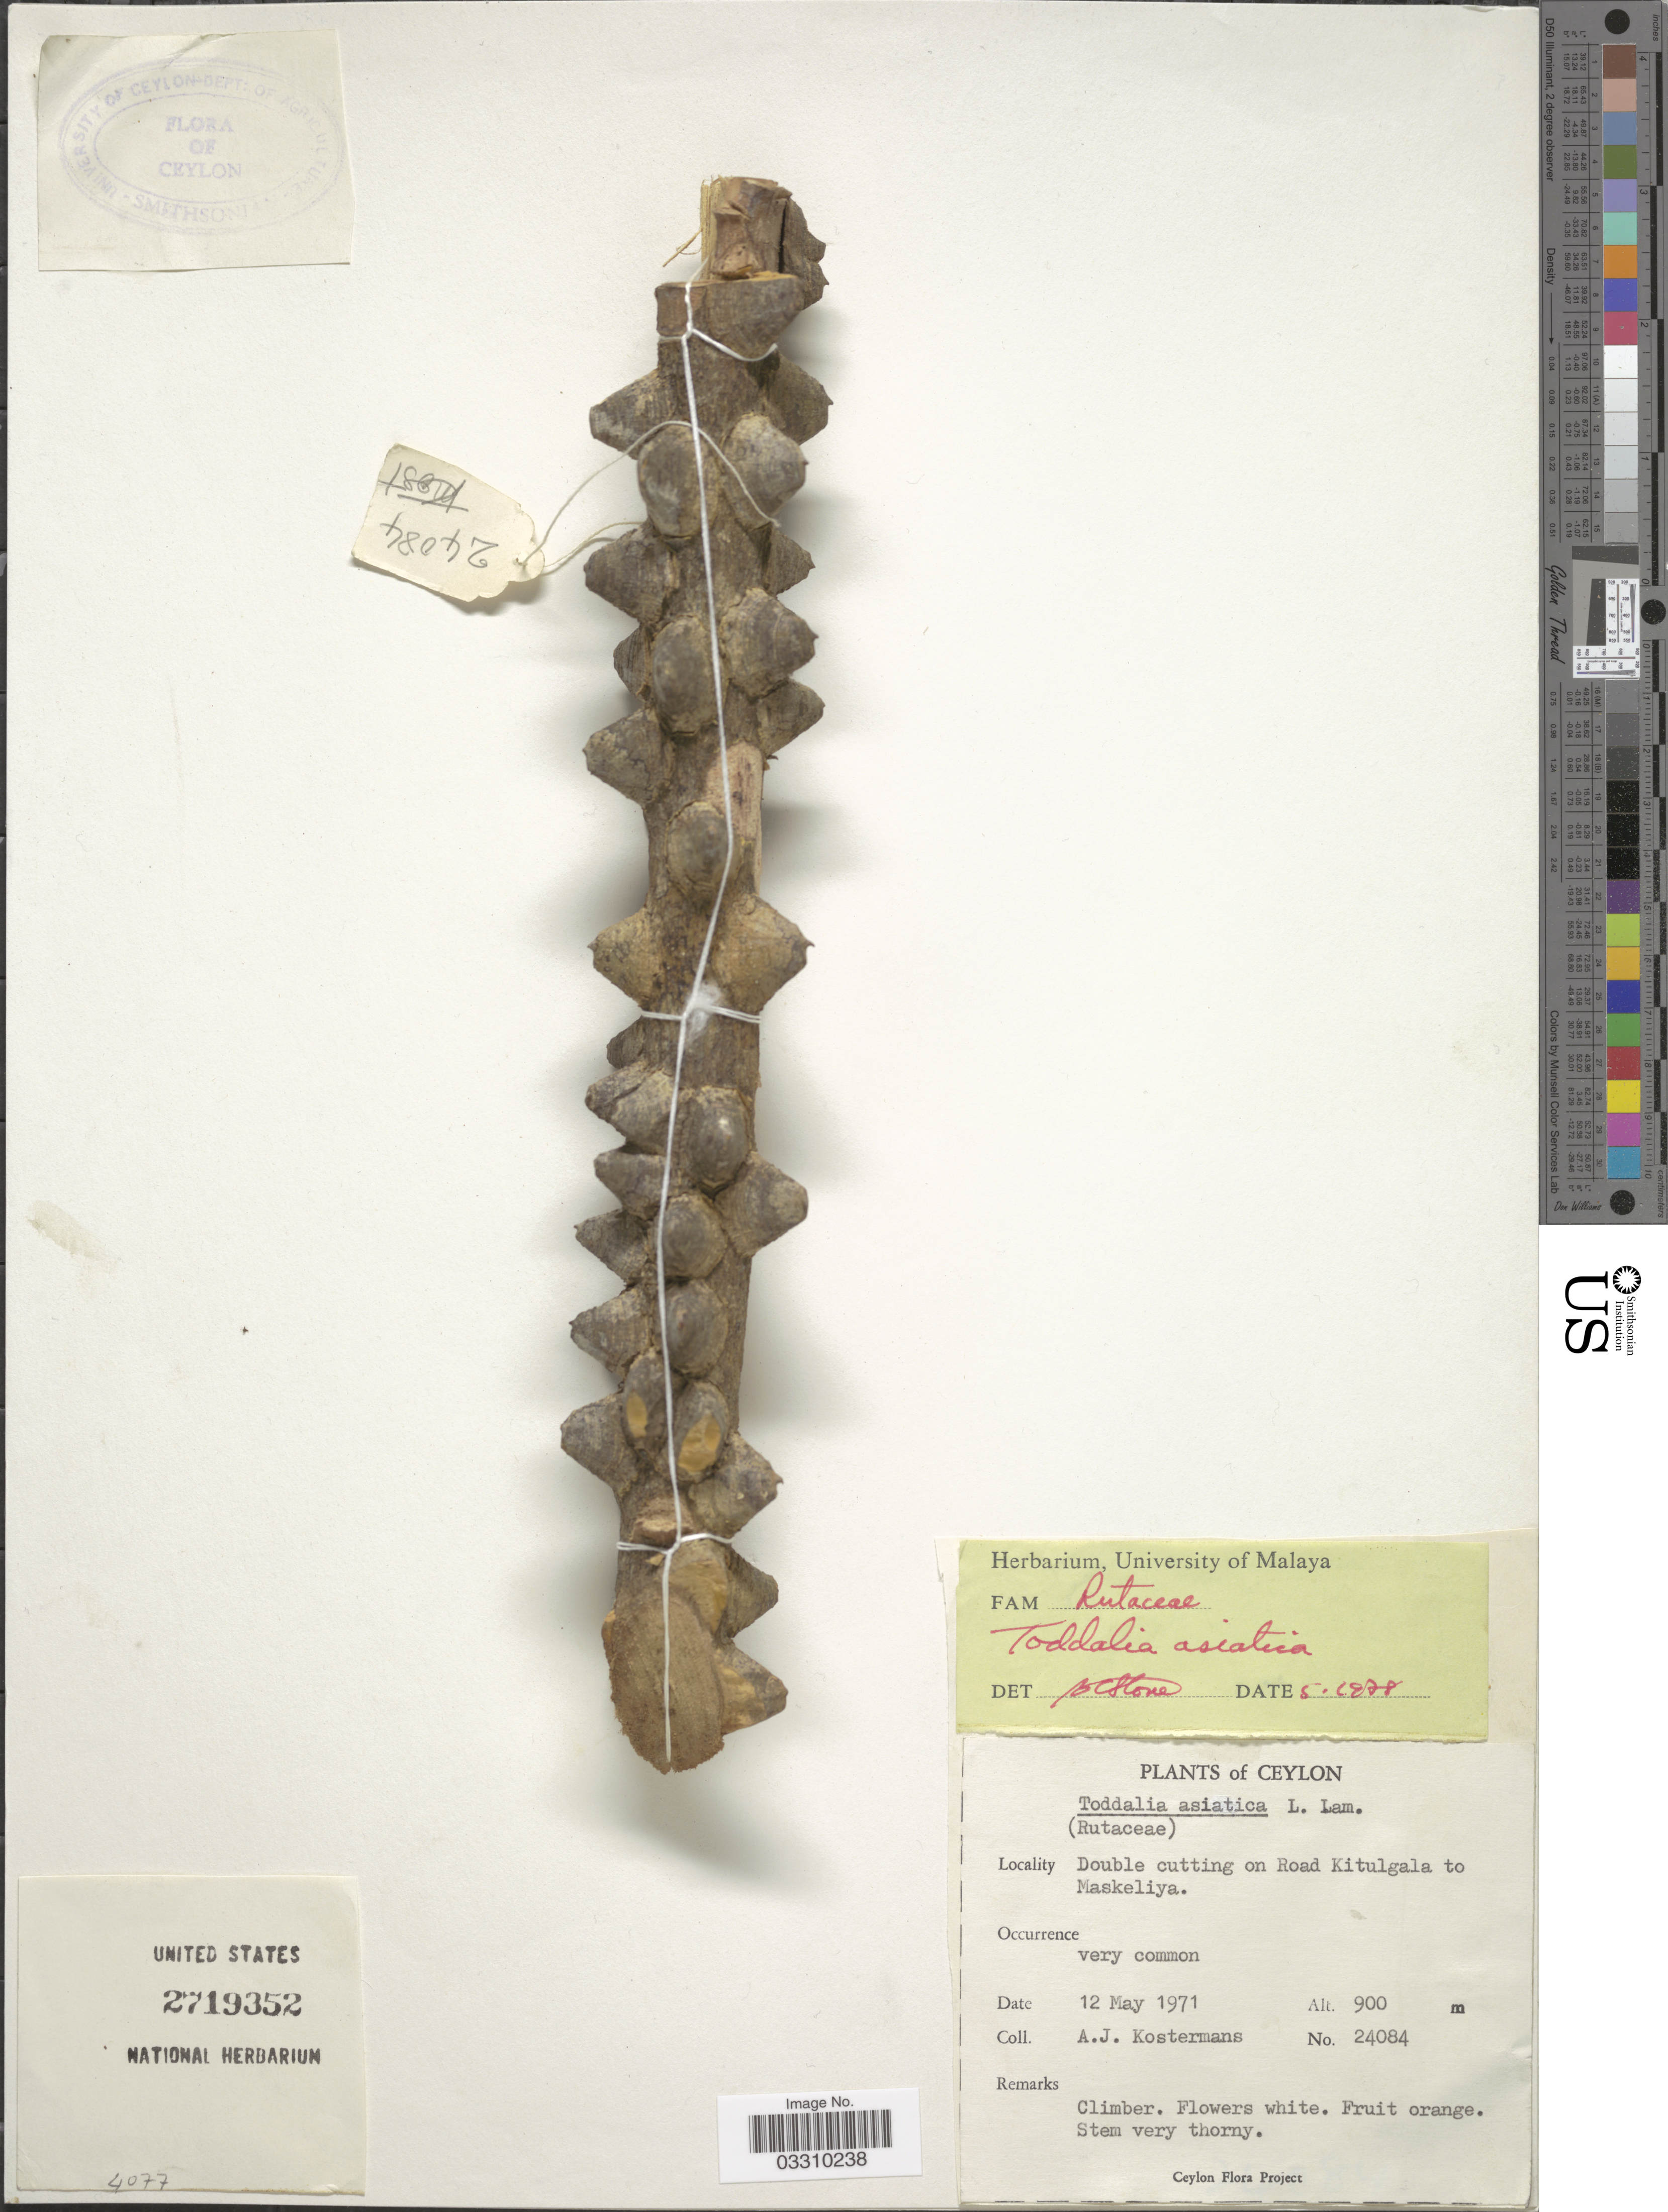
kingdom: Plantae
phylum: Tracheophyta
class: Magnoliopsida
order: Sapindales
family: Rutaceae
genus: Zanthoxylum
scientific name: Zanthoxylum asiaticum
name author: (L.) Appelhans et al.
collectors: A. J. G. Kostermans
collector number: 24084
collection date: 1971-05-12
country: Sri Lanka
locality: Ceylon. Double cutting on Road Kitulgala to Maskeliya.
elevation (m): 900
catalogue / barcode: US 2719352